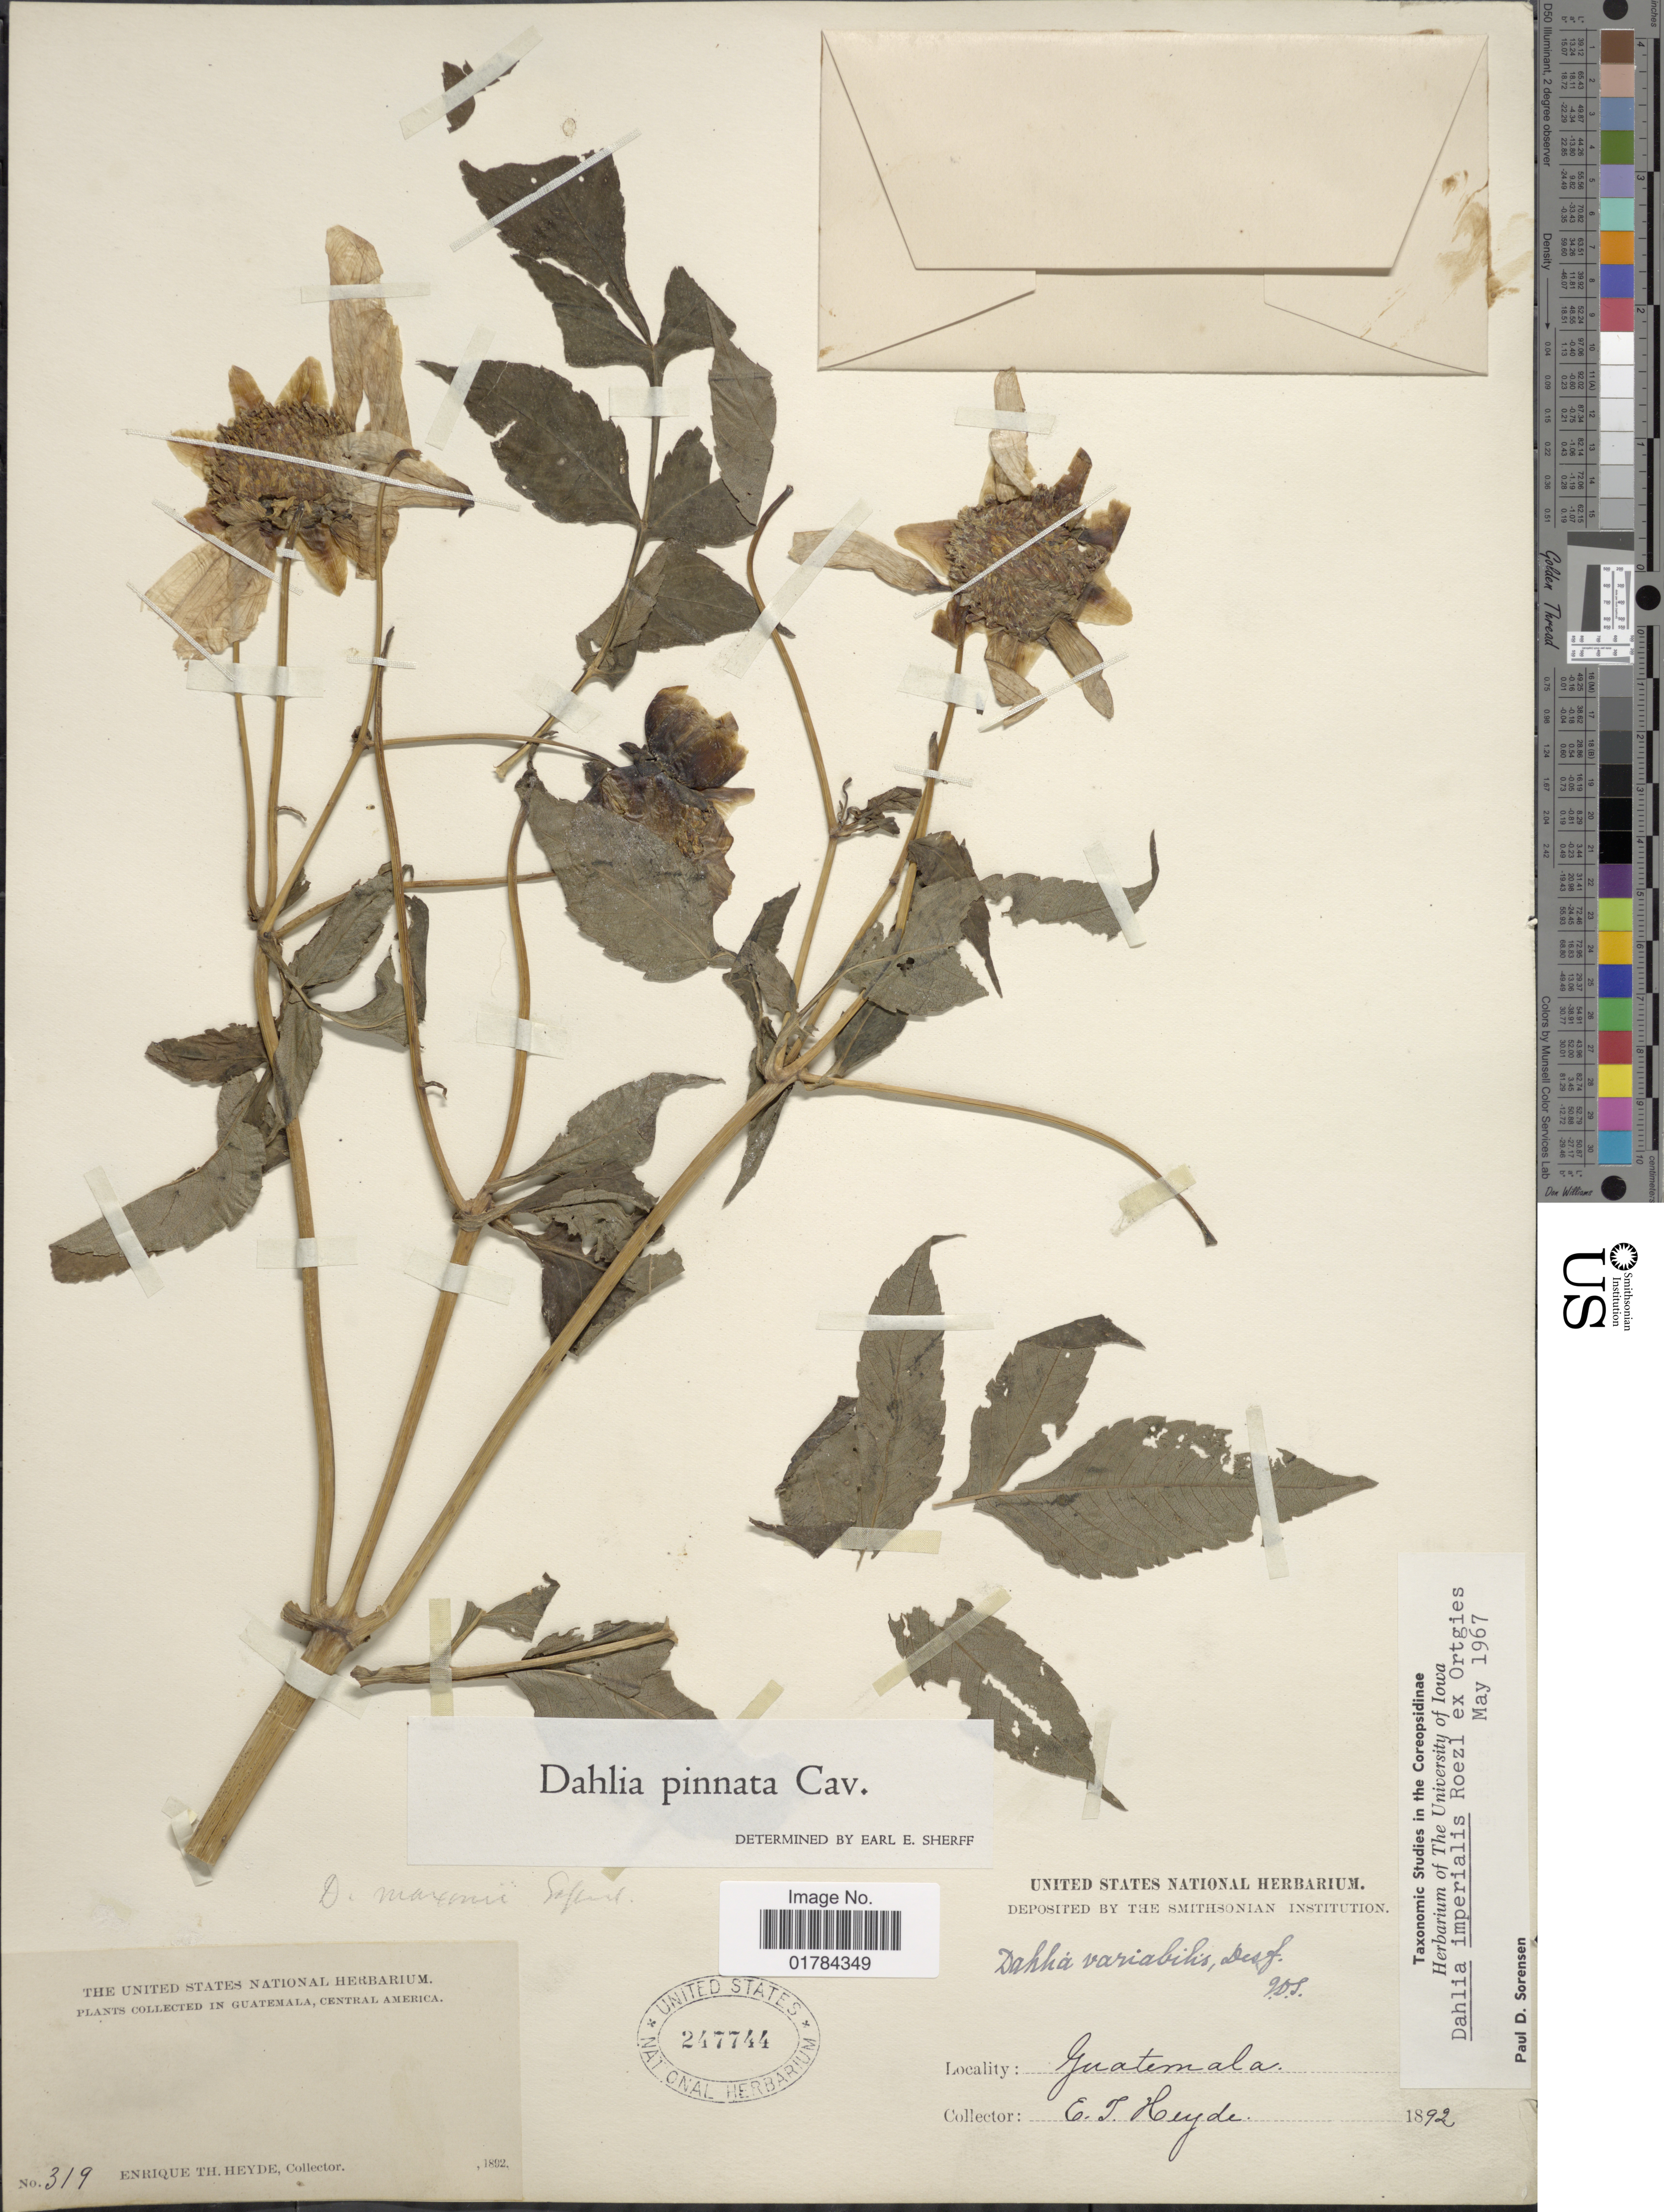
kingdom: Plantae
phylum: Tracheophyta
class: Magnoliopsida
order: Asterales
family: Asteraceae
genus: Dahlia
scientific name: Dahlia imperialis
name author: Roezl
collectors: E. T. Heyde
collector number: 319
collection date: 1892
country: Guatemala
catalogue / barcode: US 247744